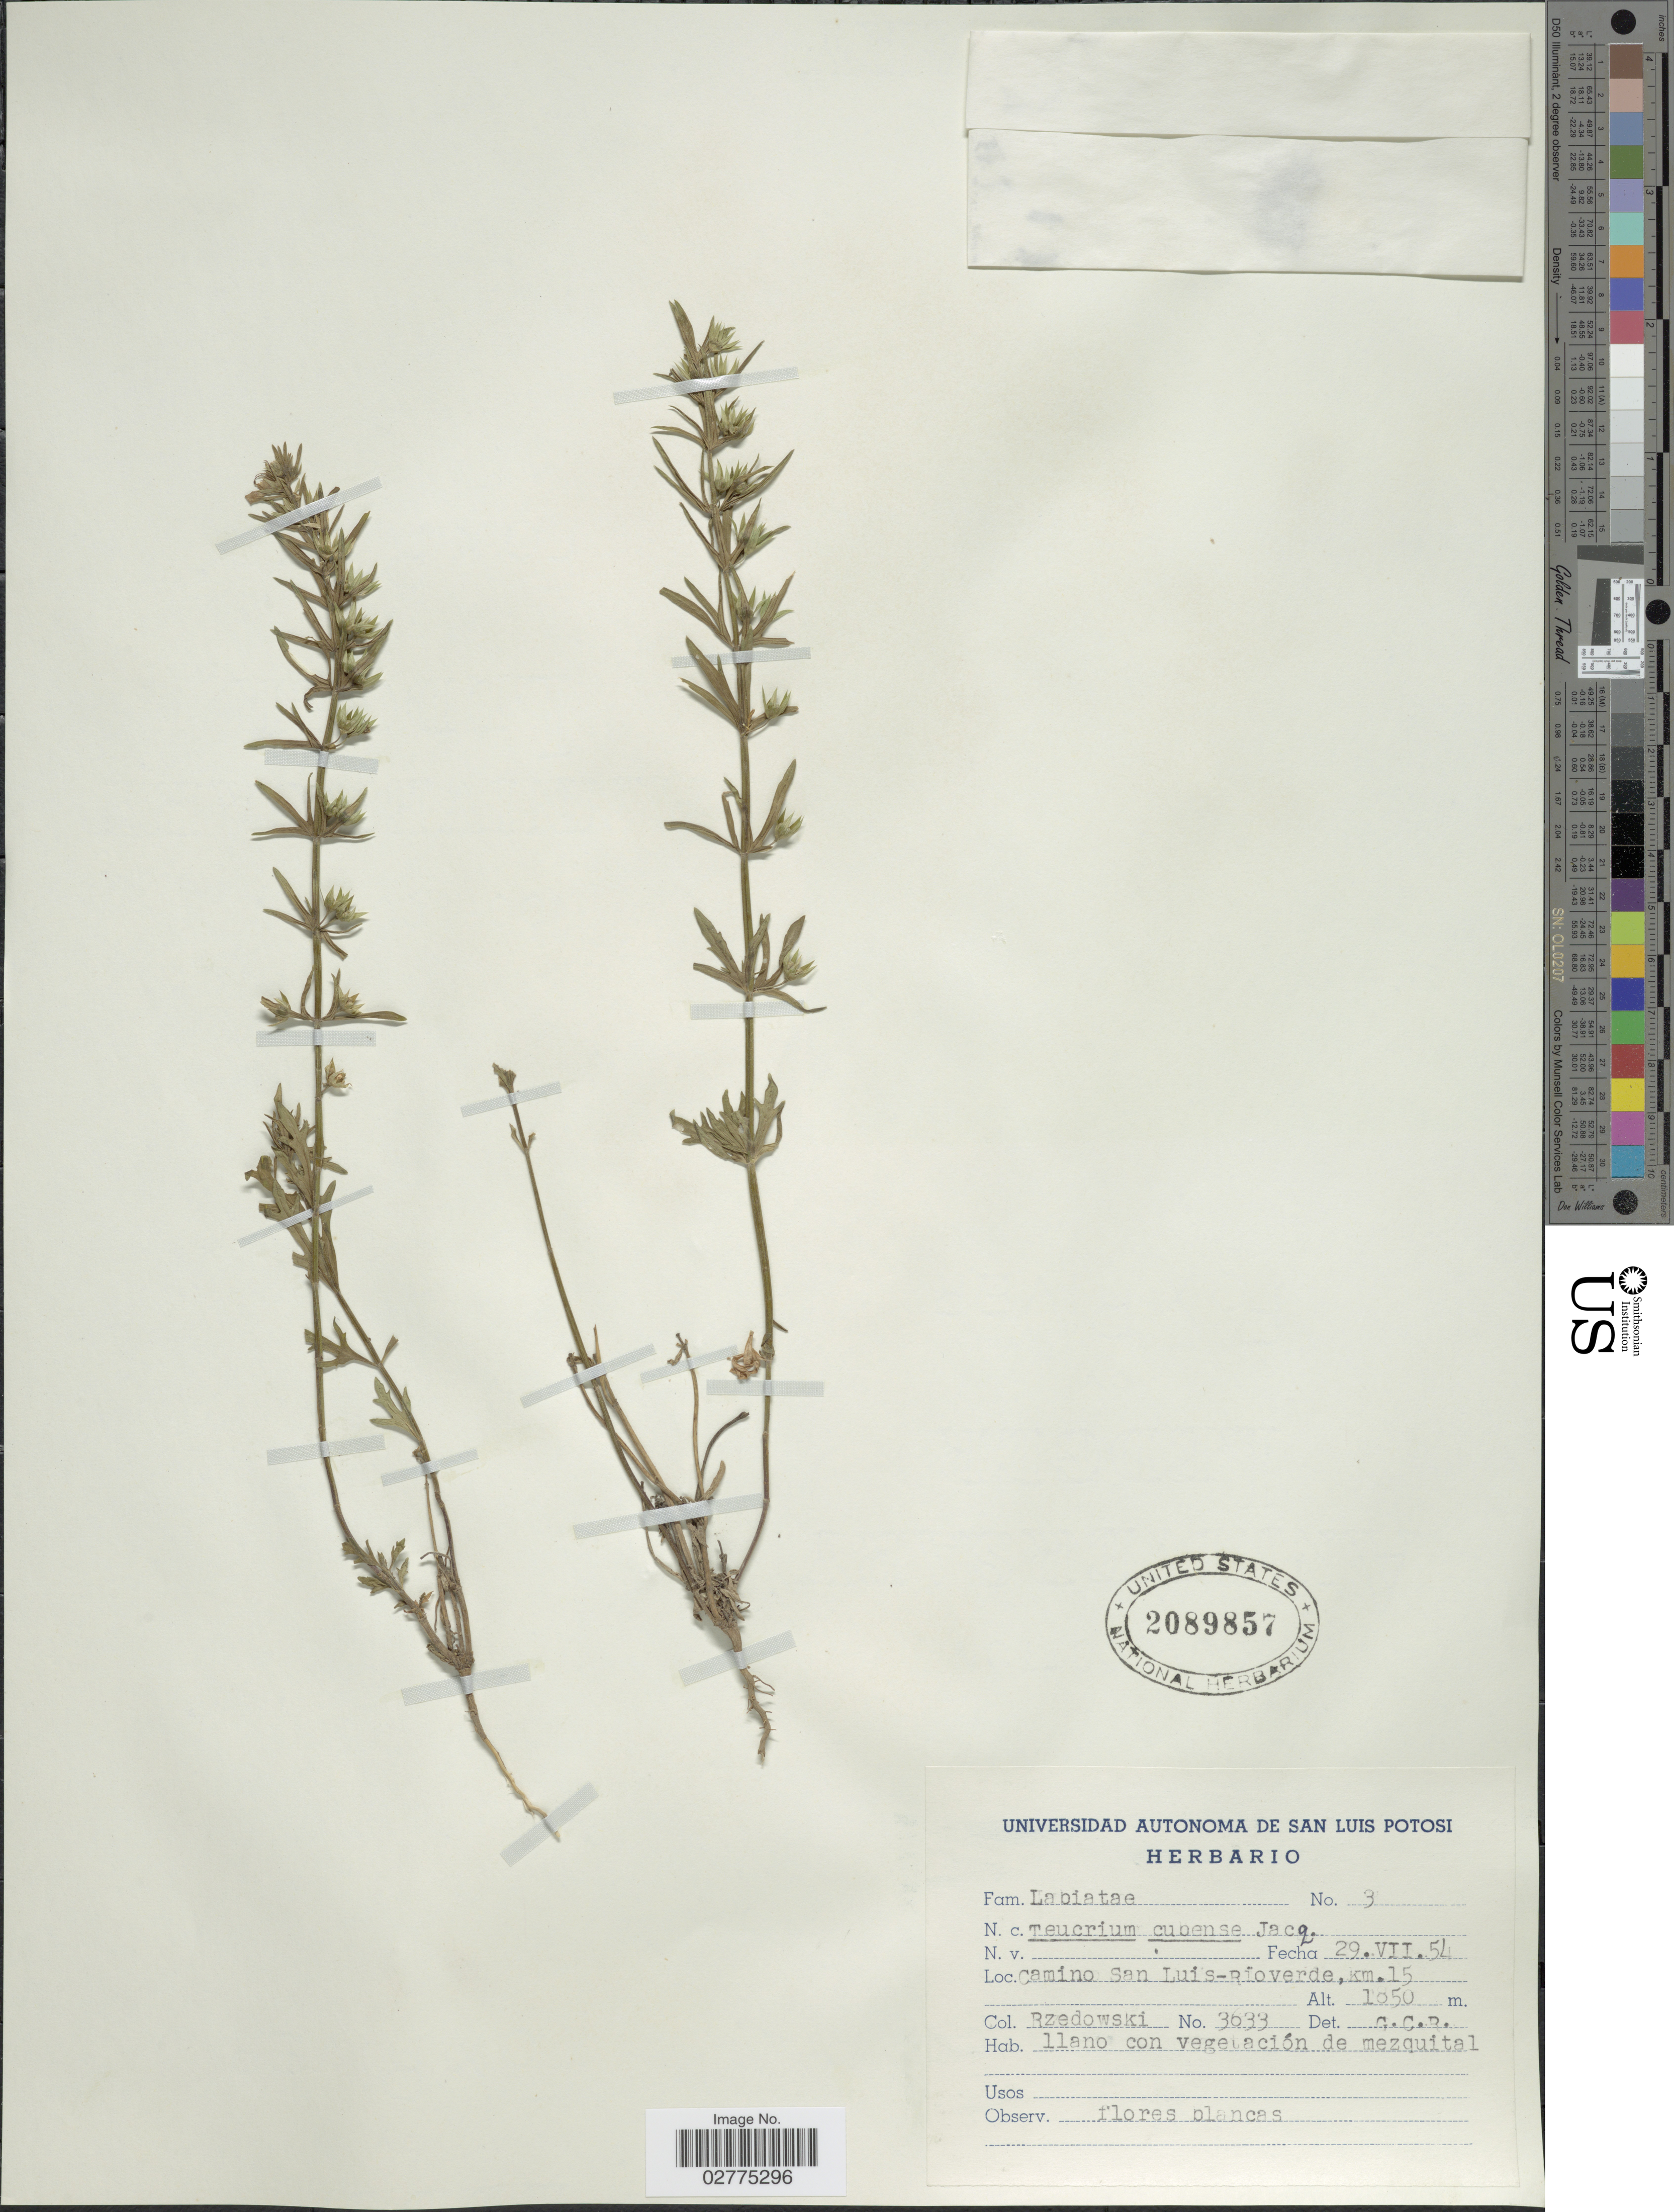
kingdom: Plantae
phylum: Tracheophyta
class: Magnoliopsida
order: Lamiales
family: Lamiaceae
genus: Teucrium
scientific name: Teucrium cubense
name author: Jacq.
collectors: Rzedowski, --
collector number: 3633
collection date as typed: Transcribed d/m/y: 29/7/54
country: Mexico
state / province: San Luis Potosí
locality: Camino San Luis - Rio verde, km. 15.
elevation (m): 1050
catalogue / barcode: US 2089857